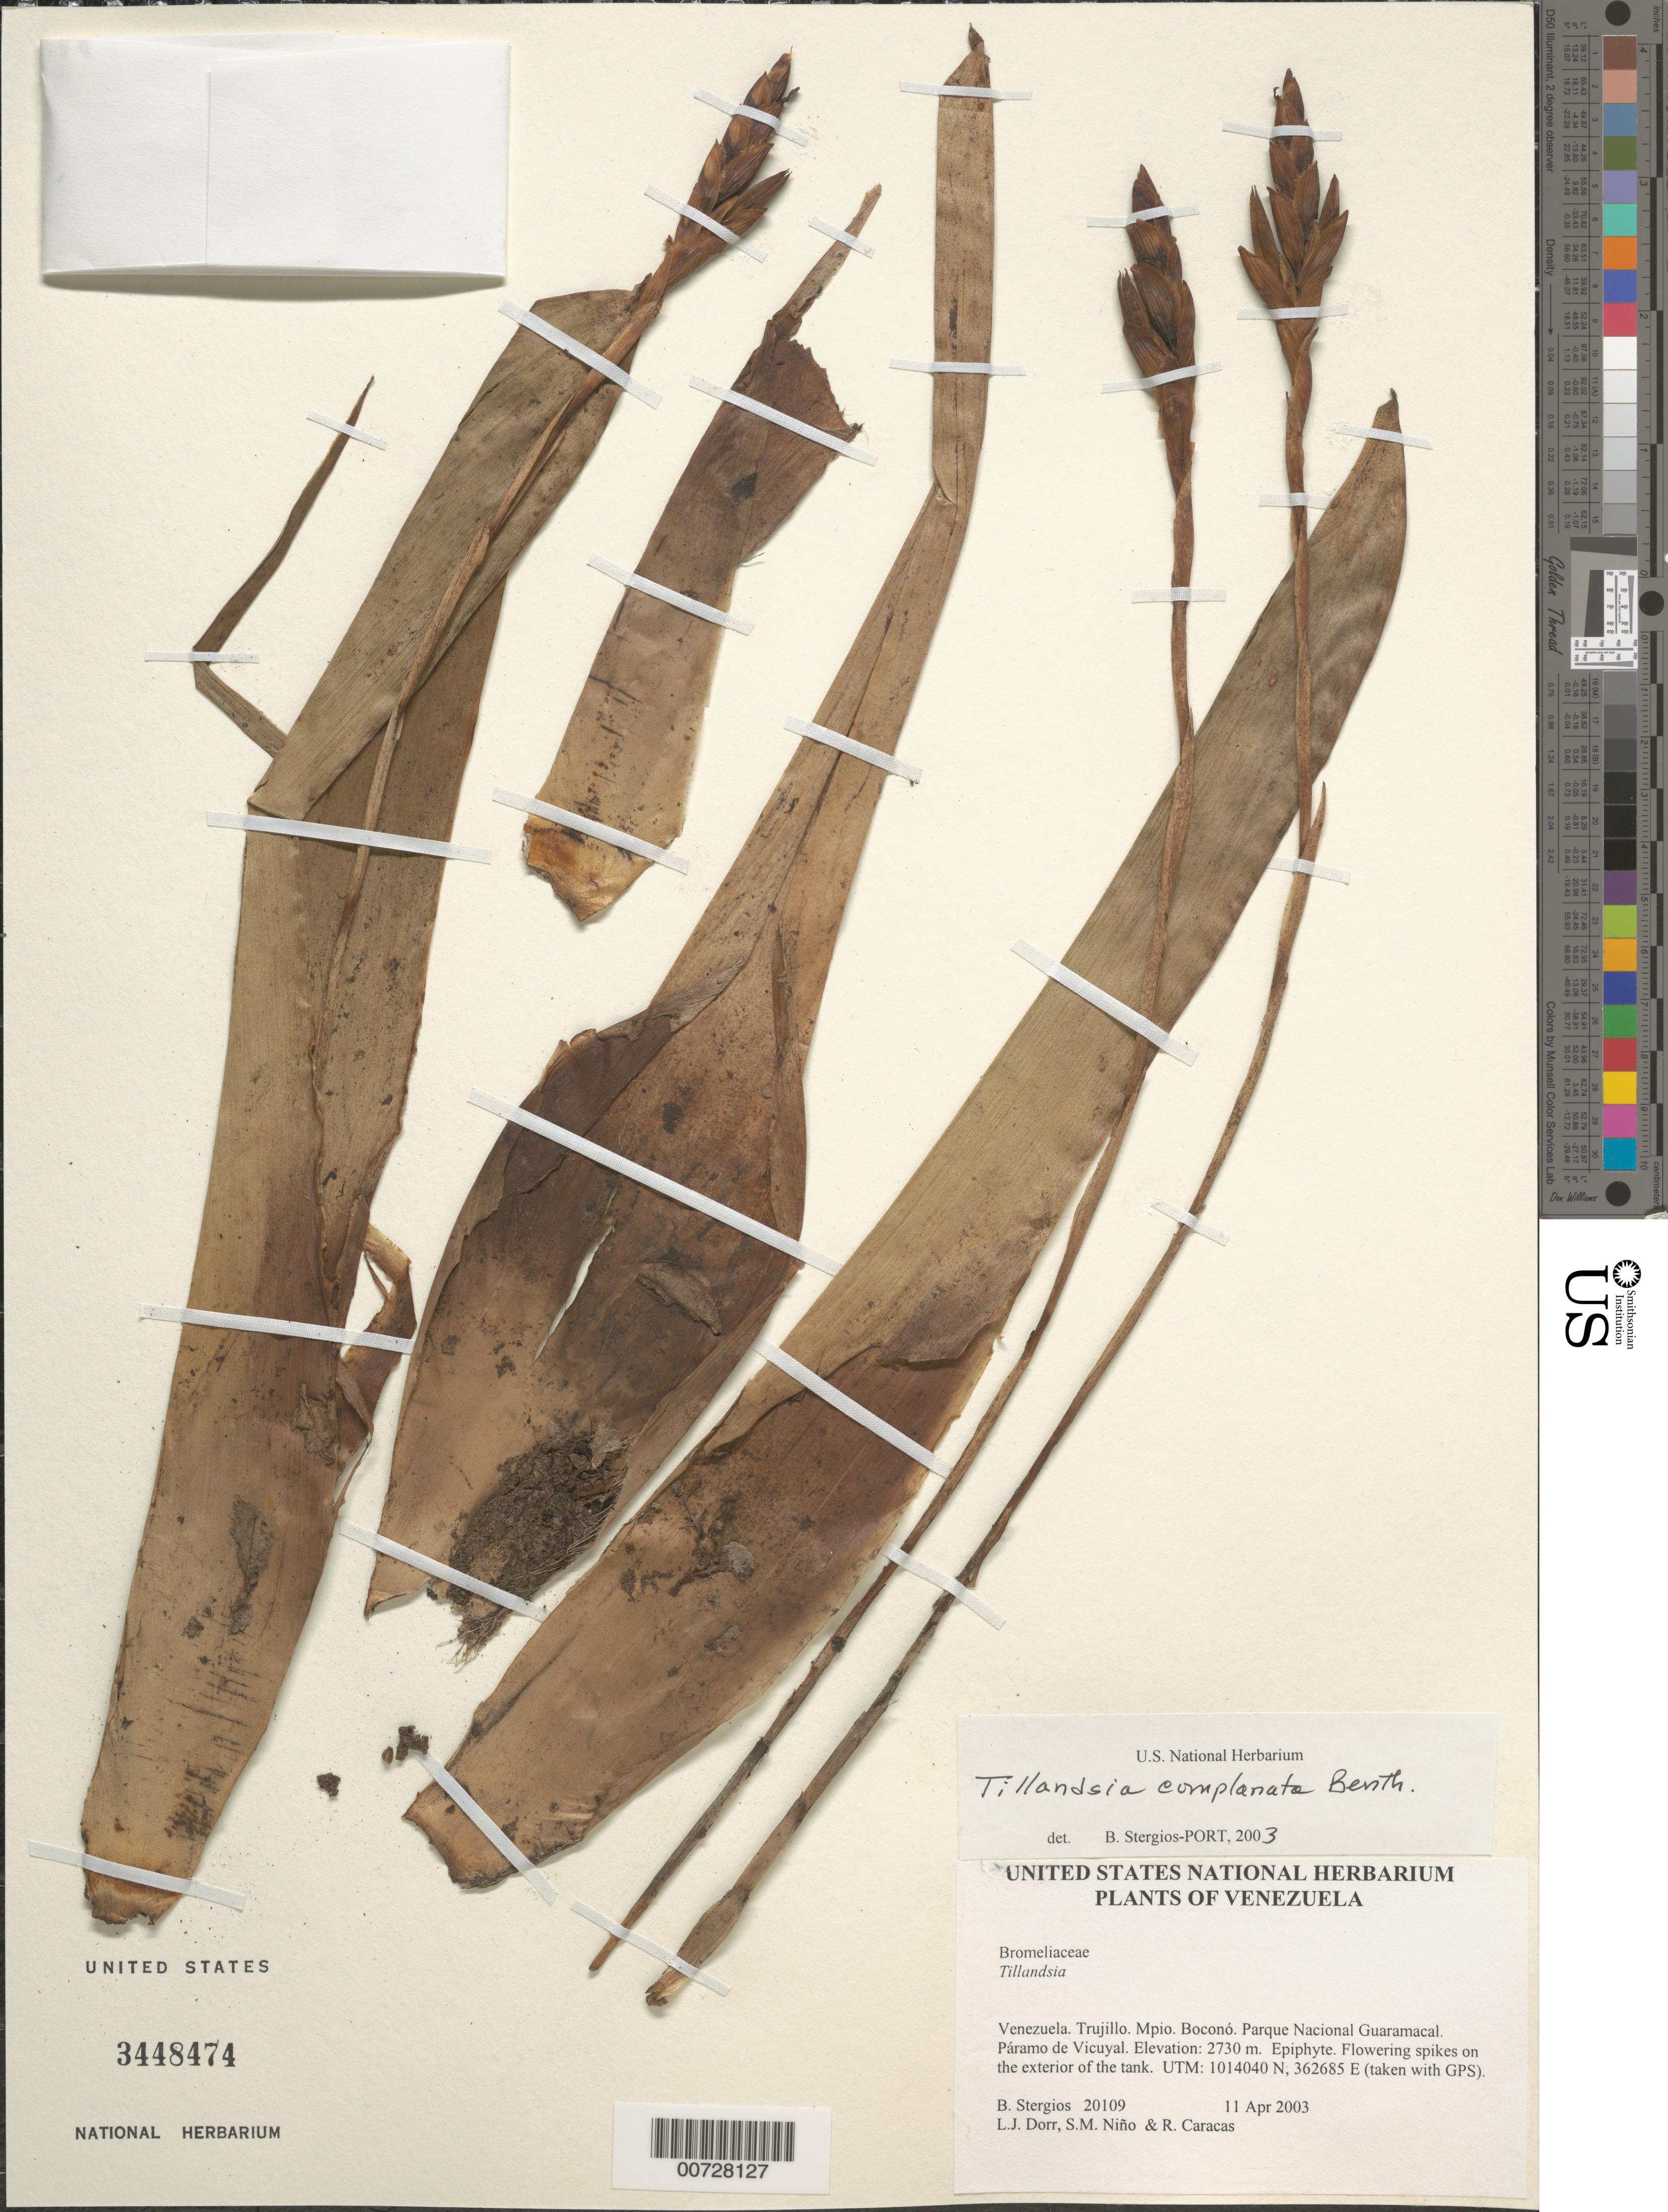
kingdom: Plantae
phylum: Tracheophyta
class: Liliopsida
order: Poales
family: Bromeliaceae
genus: Tillandsia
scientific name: Tillandsia complanata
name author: Benth.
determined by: Stergios, B. G.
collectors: B. G. Stergios, L. J. Dorr, S. M. Niño & R. Caracas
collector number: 20109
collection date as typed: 11 Apr 2003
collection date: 2003-04-11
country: Venezuela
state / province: Trujillo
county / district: Boconó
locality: Parque Nacional Guaramacal. Páramo de Vicuyal.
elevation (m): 2730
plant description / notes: CTES, F, PORT, SEL, US, VEN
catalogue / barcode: US 3448474